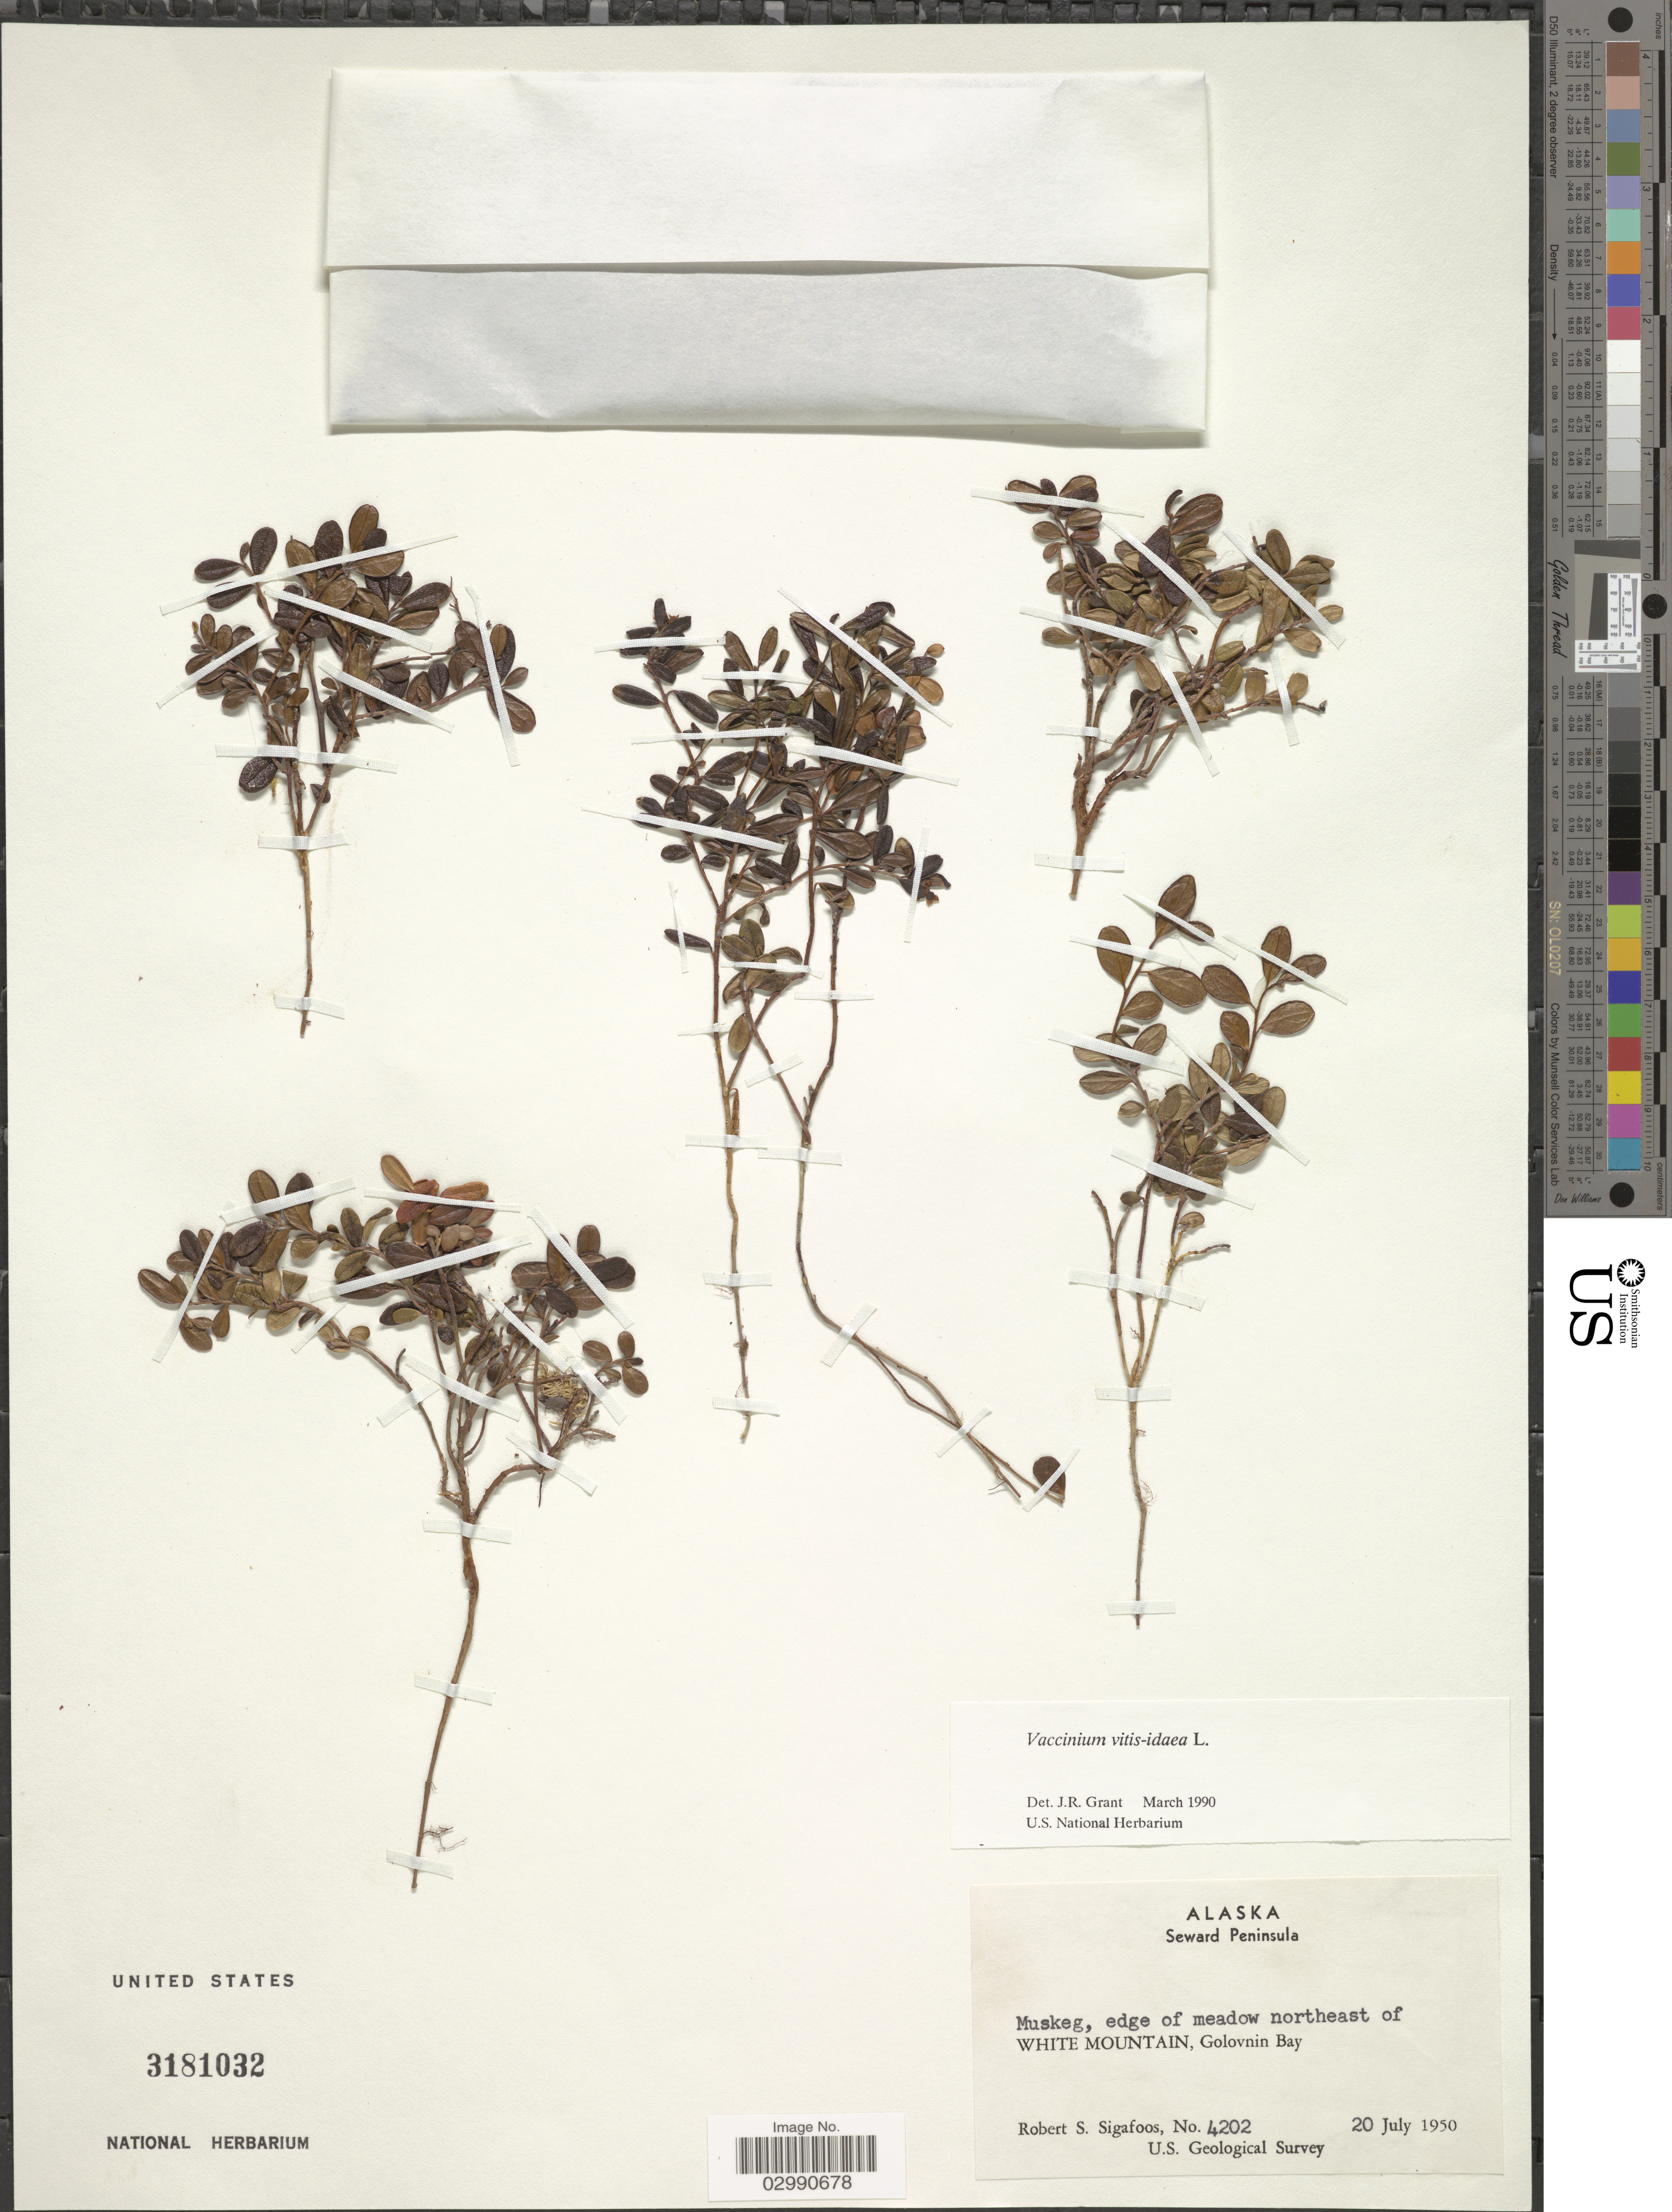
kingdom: Plantae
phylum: Tracheophyta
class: Magnoliopsida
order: Ericales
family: Ericaceae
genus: Vaccinium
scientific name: Vaccinium vitis-idaea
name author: L.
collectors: R. Sigafoos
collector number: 4202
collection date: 1950-07-20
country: United States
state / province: Alaska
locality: Seward Peninsula, Muskeg, edge of meadow northeast of White Mountain, Golovnin Bay.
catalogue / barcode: US 3181032